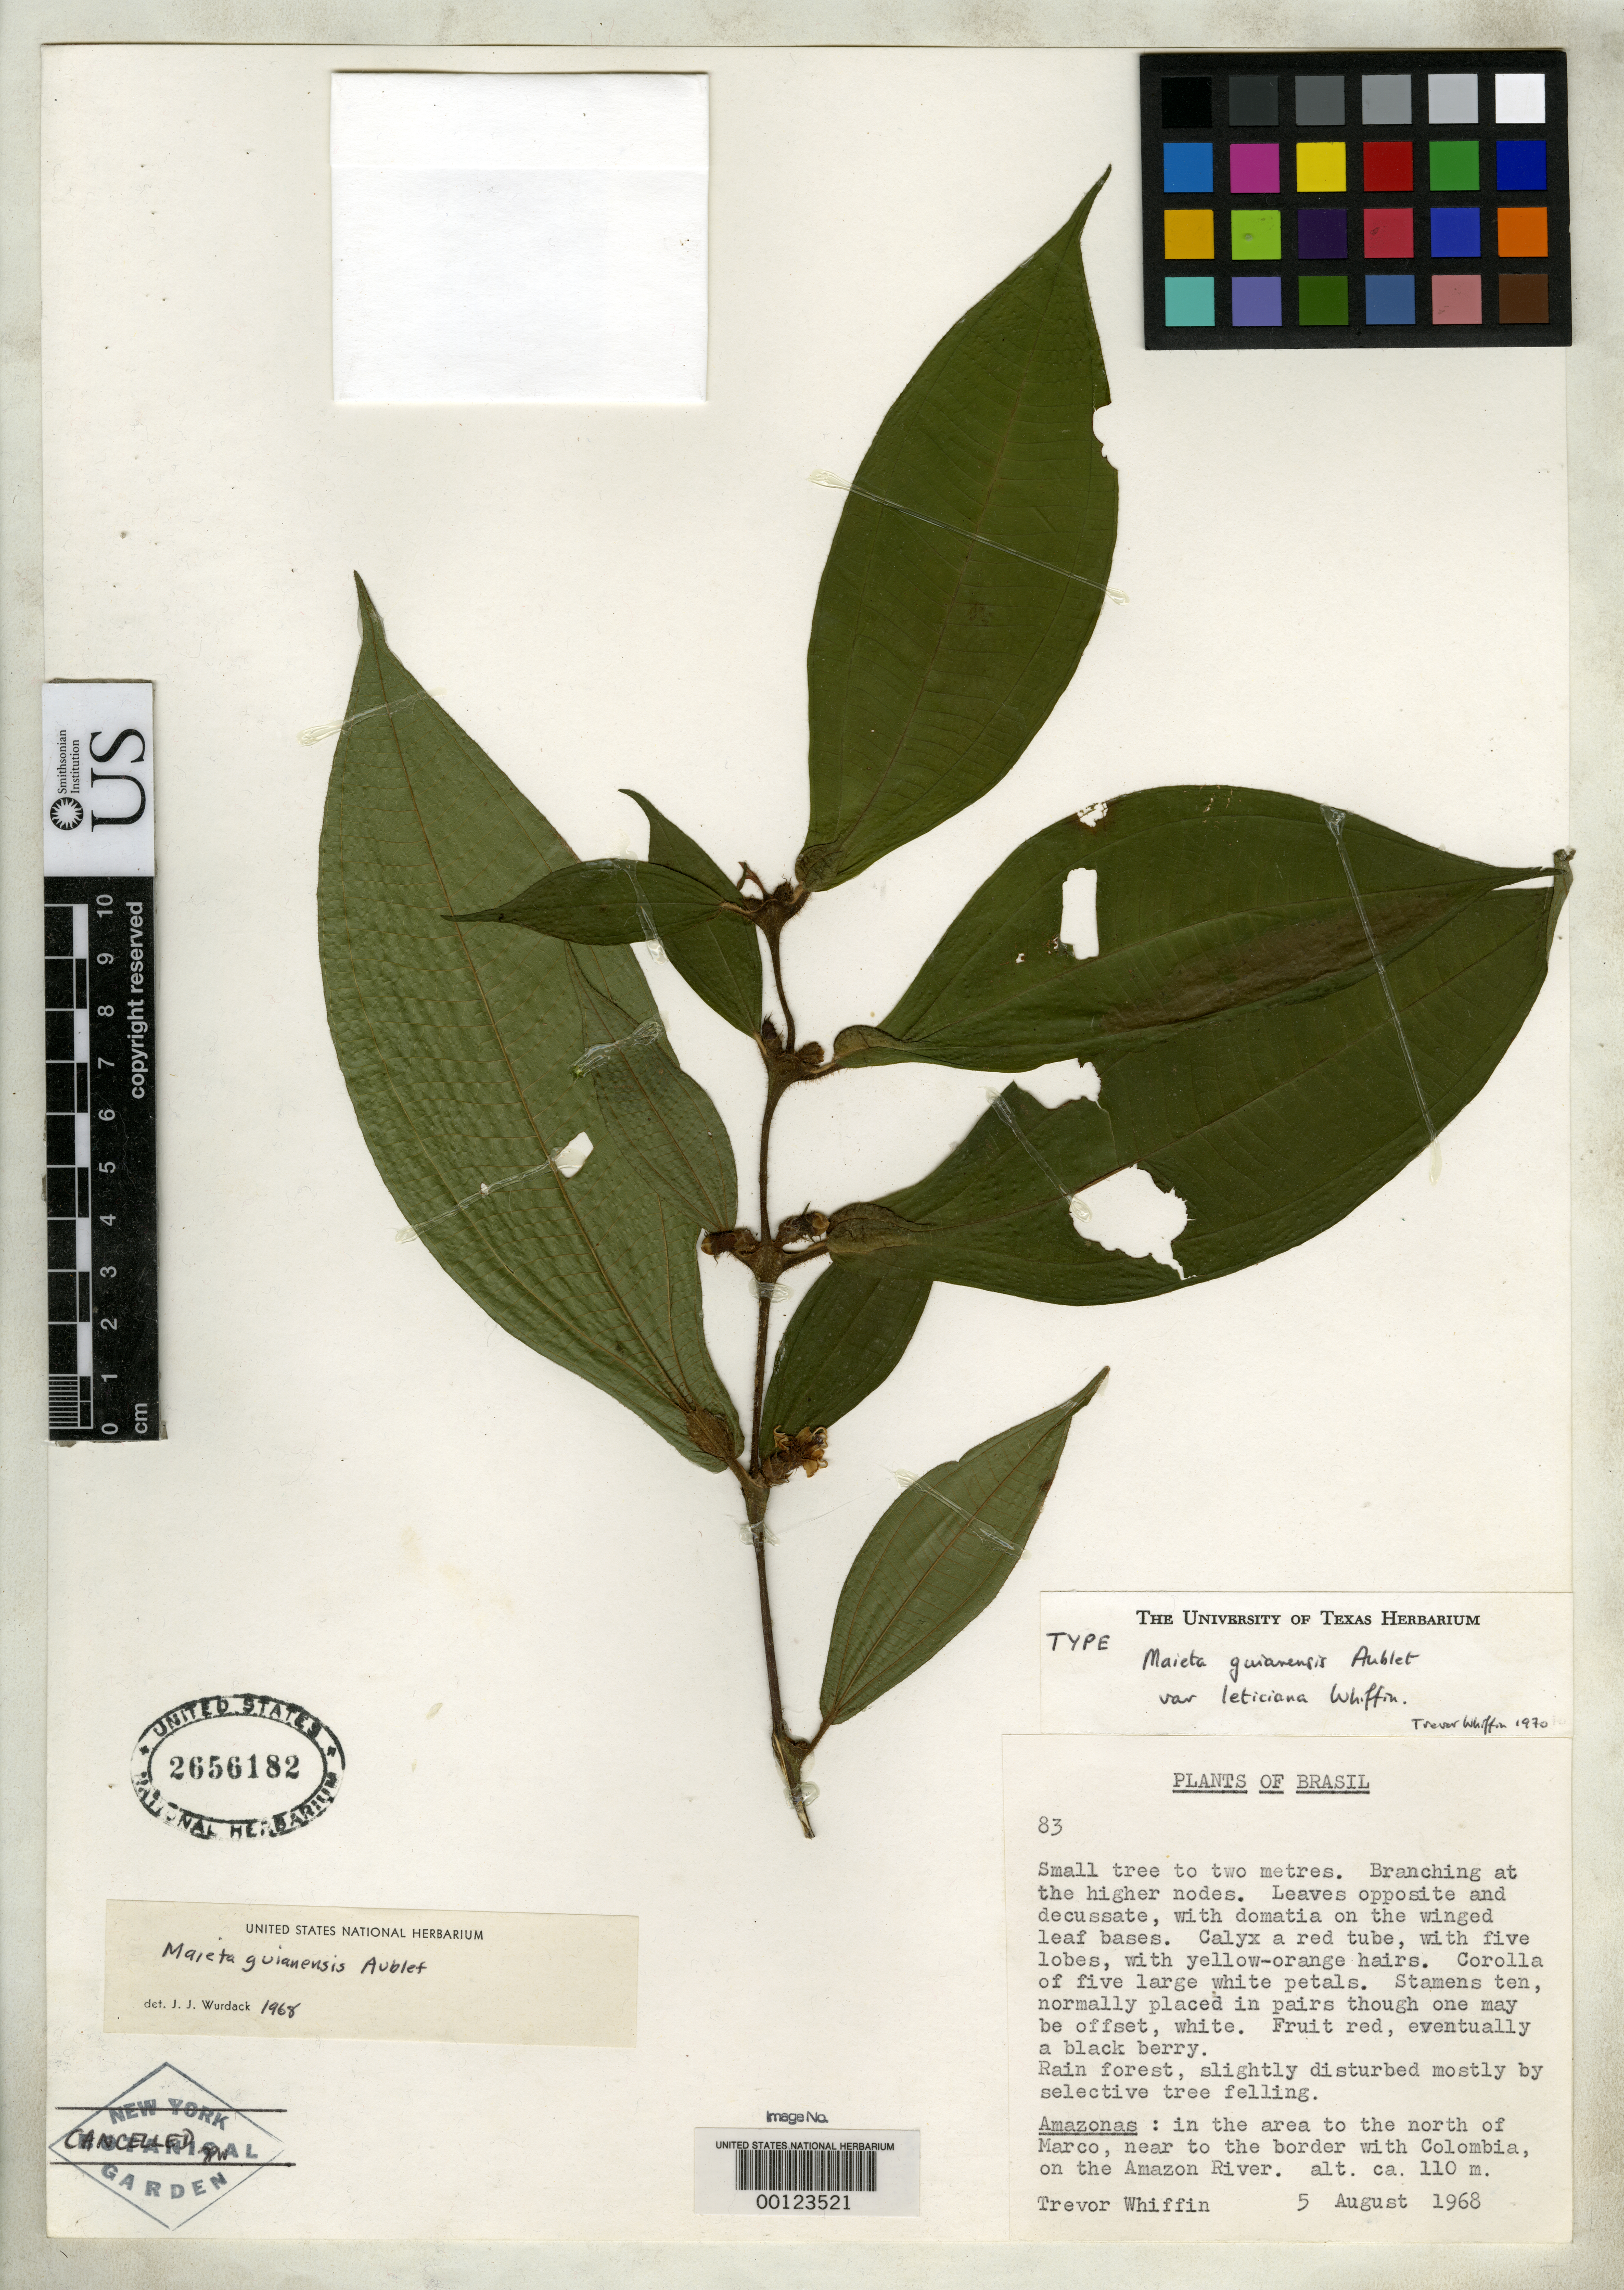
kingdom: Plantae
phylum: Tracheophyta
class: Magnoliopsida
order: Myrtales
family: Melastomataceae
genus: Maieta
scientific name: Maieta guianensis var. leticiana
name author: Whiffin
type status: Holotype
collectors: T. P. Whiffin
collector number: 83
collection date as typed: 05 Aug 1968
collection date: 1968-08-05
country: Brazil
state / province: Amazonas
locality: N of Marco.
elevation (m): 110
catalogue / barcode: US 2656182